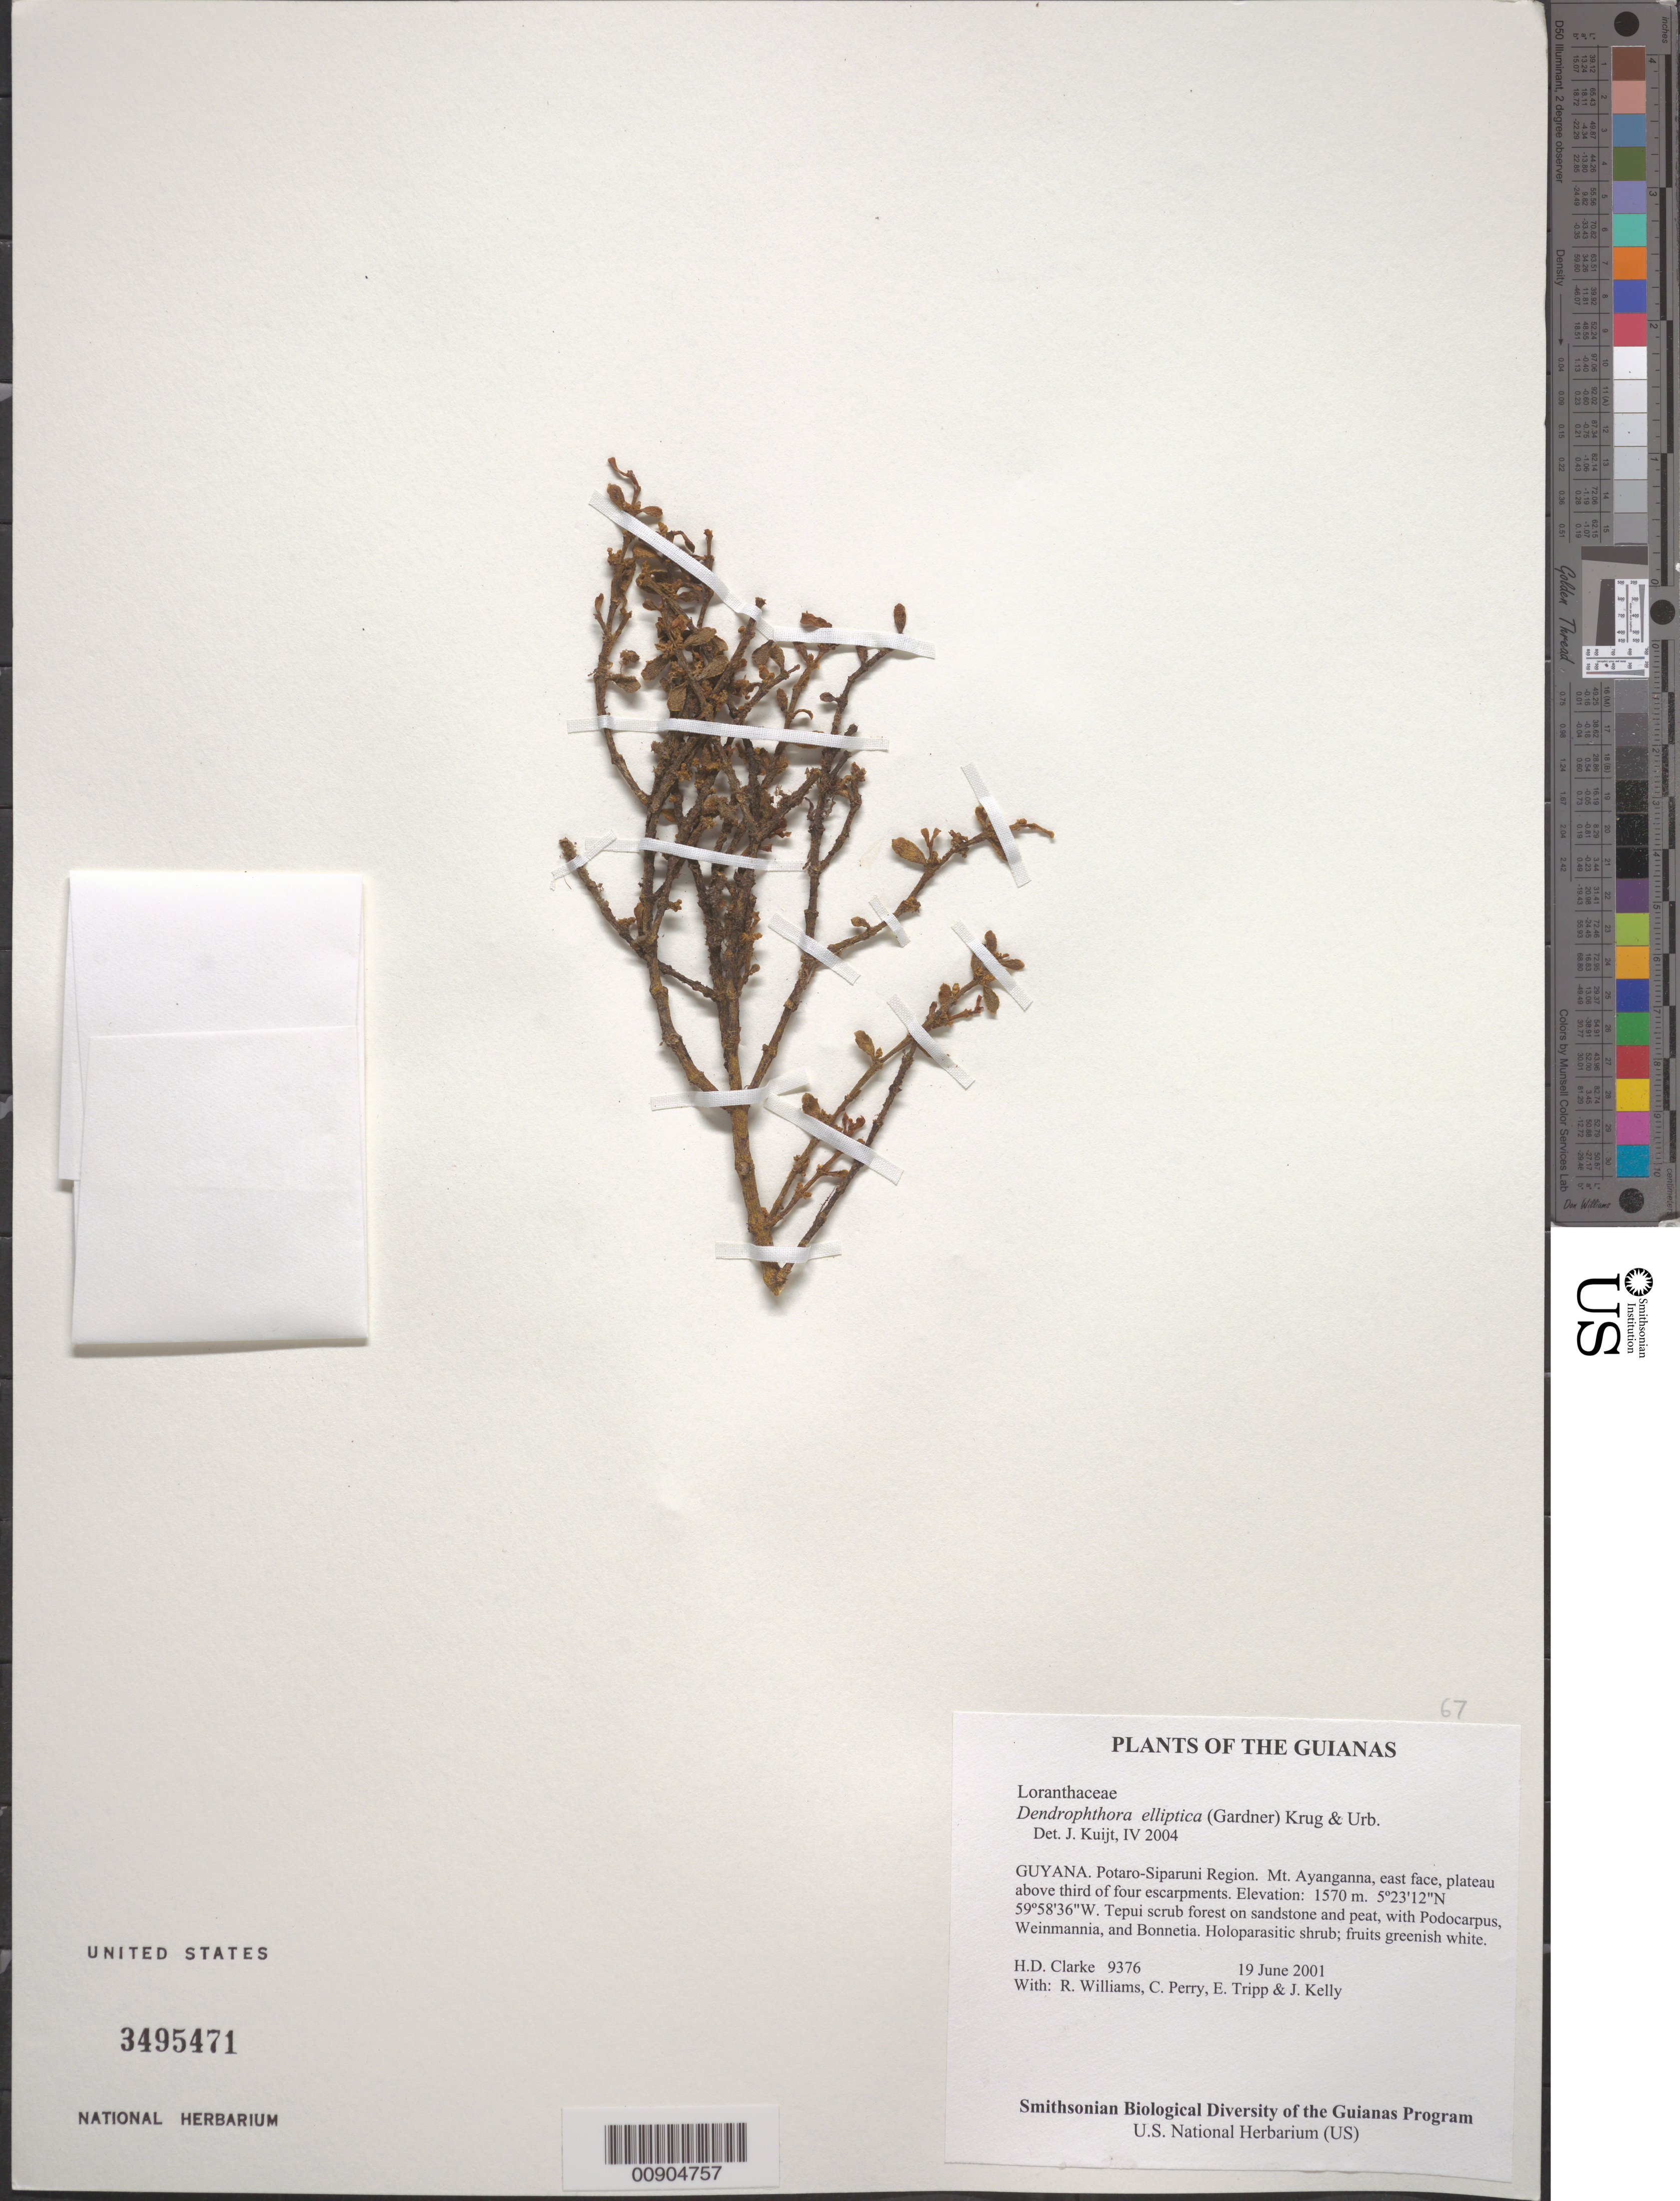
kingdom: Plantae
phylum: Tracheophyta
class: Magnoliopsida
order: Santalales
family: Viscaceae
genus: Dendrophthora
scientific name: Dendrophthora elliptica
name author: (Gardner) Krug & Urb.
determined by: Kuijt, Job, (CANADA)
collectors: H. D. Clarke, R. Williams, C. Perry, E. Tripp & J. Kelly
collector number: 9376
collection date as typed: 19 June 2001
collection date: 2001-06-19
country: Guyana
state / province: Potaro-Siparuni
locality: Mt. Ayanganna, east face, plateau above third of four escarpments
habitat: Tepui scrub forest on sandstone and peat, with Podocarpus, Weinmannia, and Bonnetia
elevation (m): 1570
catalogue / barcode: US 3495471